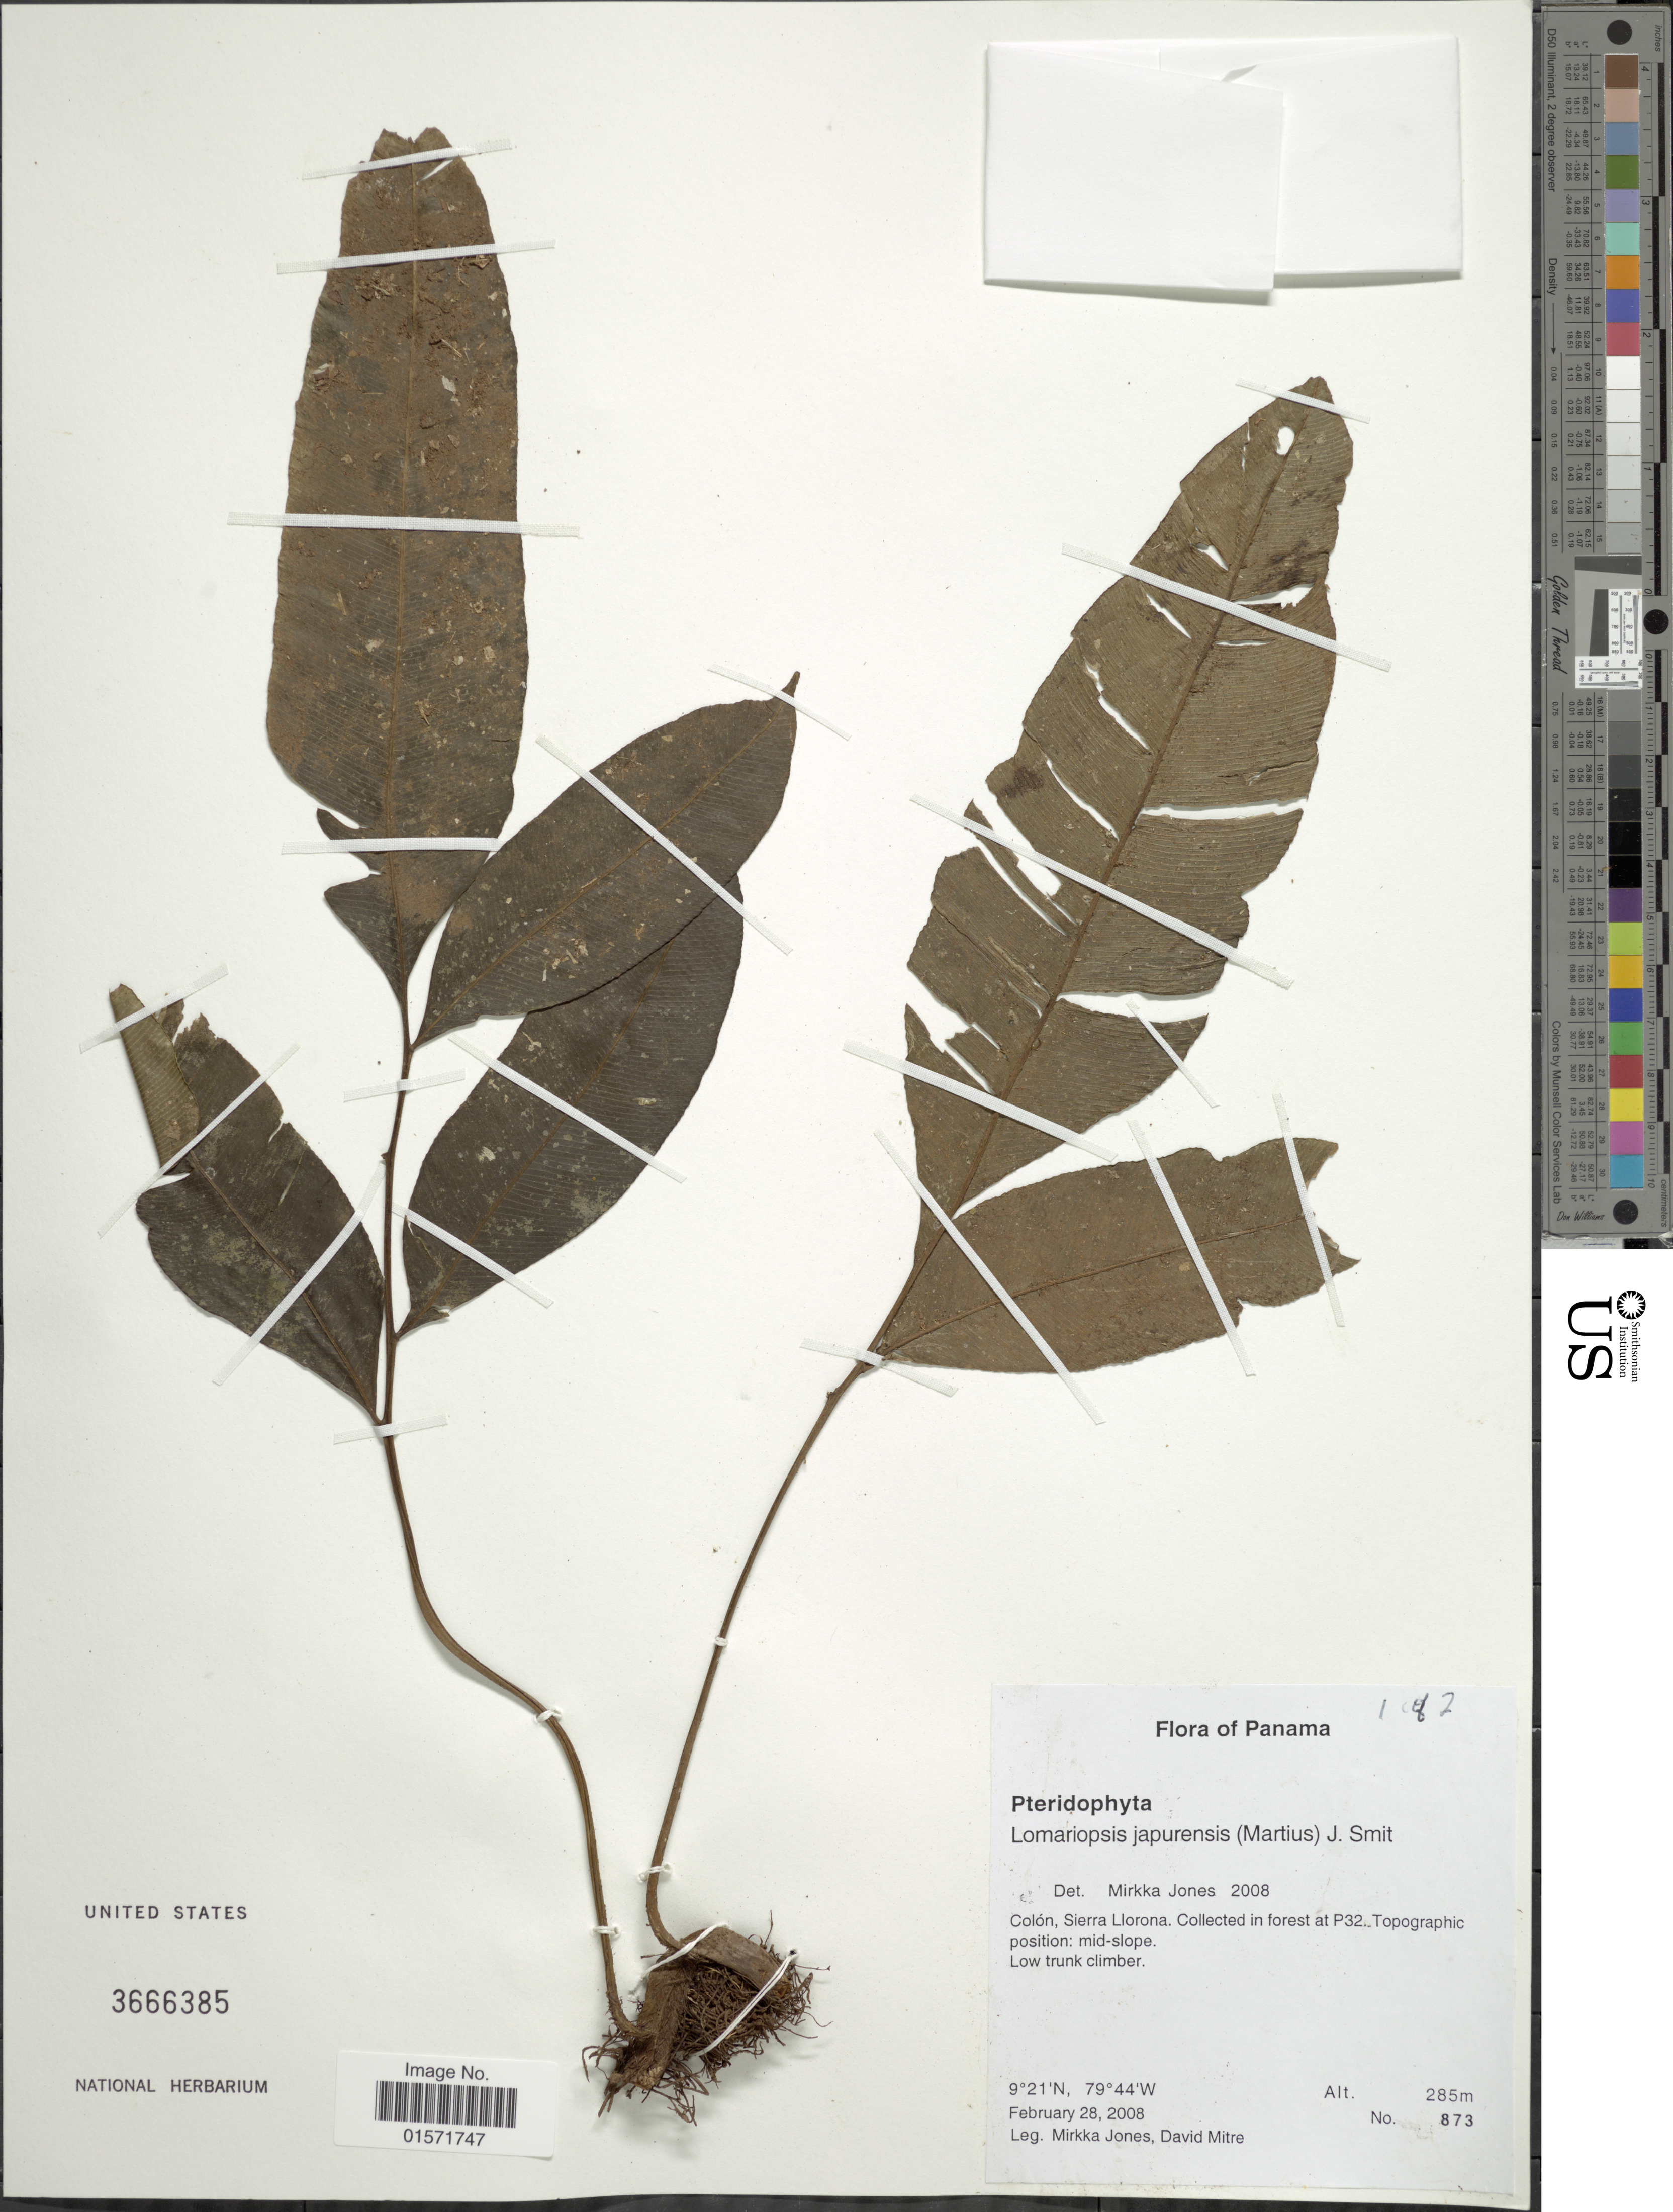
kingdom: Plantae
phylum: Tracheophyta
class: Polypodiopsida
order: Polypodiales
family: Lomariopsidaceae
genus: Lomariopsis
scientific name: Lomariopsis japurensis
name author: (Mart.) J. Sm.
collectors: M. Jones & D. Mitre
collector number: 873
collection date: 2008-02-28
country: Panama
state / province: Colón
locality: Colon. Sierra Llorona. Collected in forest at P32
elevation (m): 285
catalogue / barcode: US 3666385